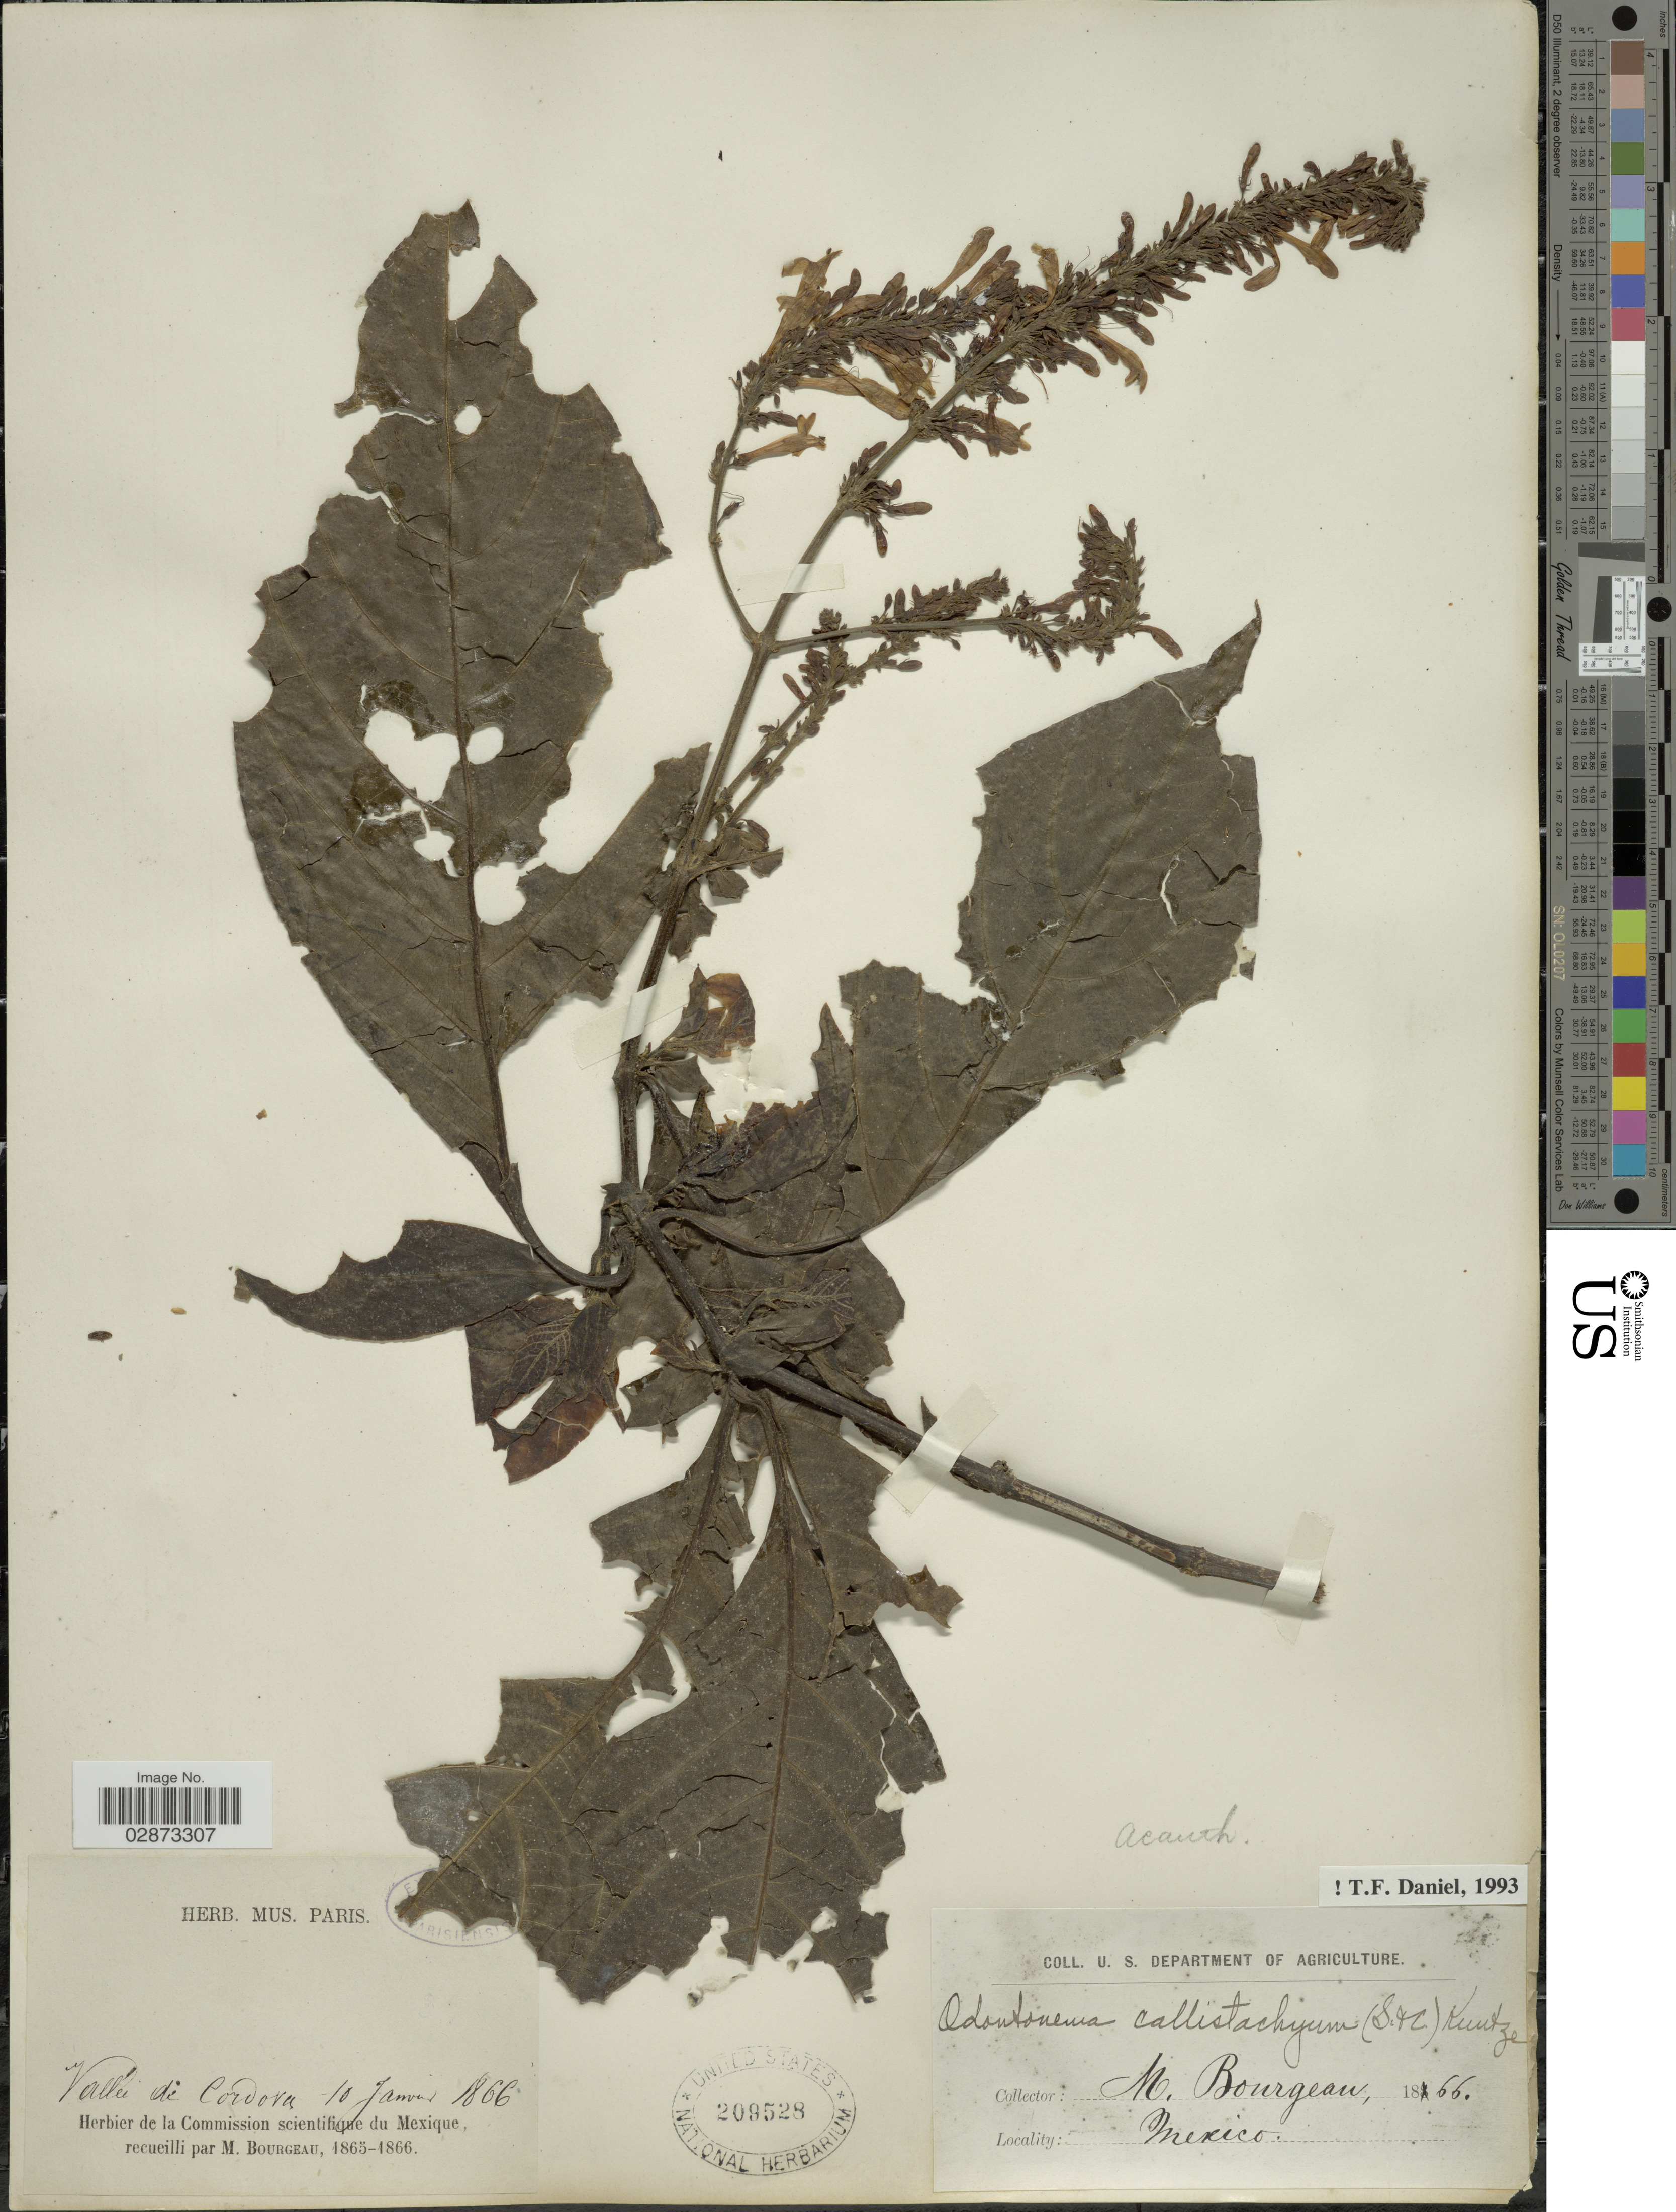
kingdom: Plantae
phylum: Tracheophyta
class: Magnoliopsida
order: Lamiales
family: Acanthaceae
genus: Odontonema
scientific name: Odontonema callistachyum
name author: (Schltdl. & Cham.) Kuntze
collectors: M. Bourgeau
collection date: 1866-01-10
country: Mexico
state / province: Veracruz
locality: Vellée de Cordova.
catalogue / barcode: US 209528